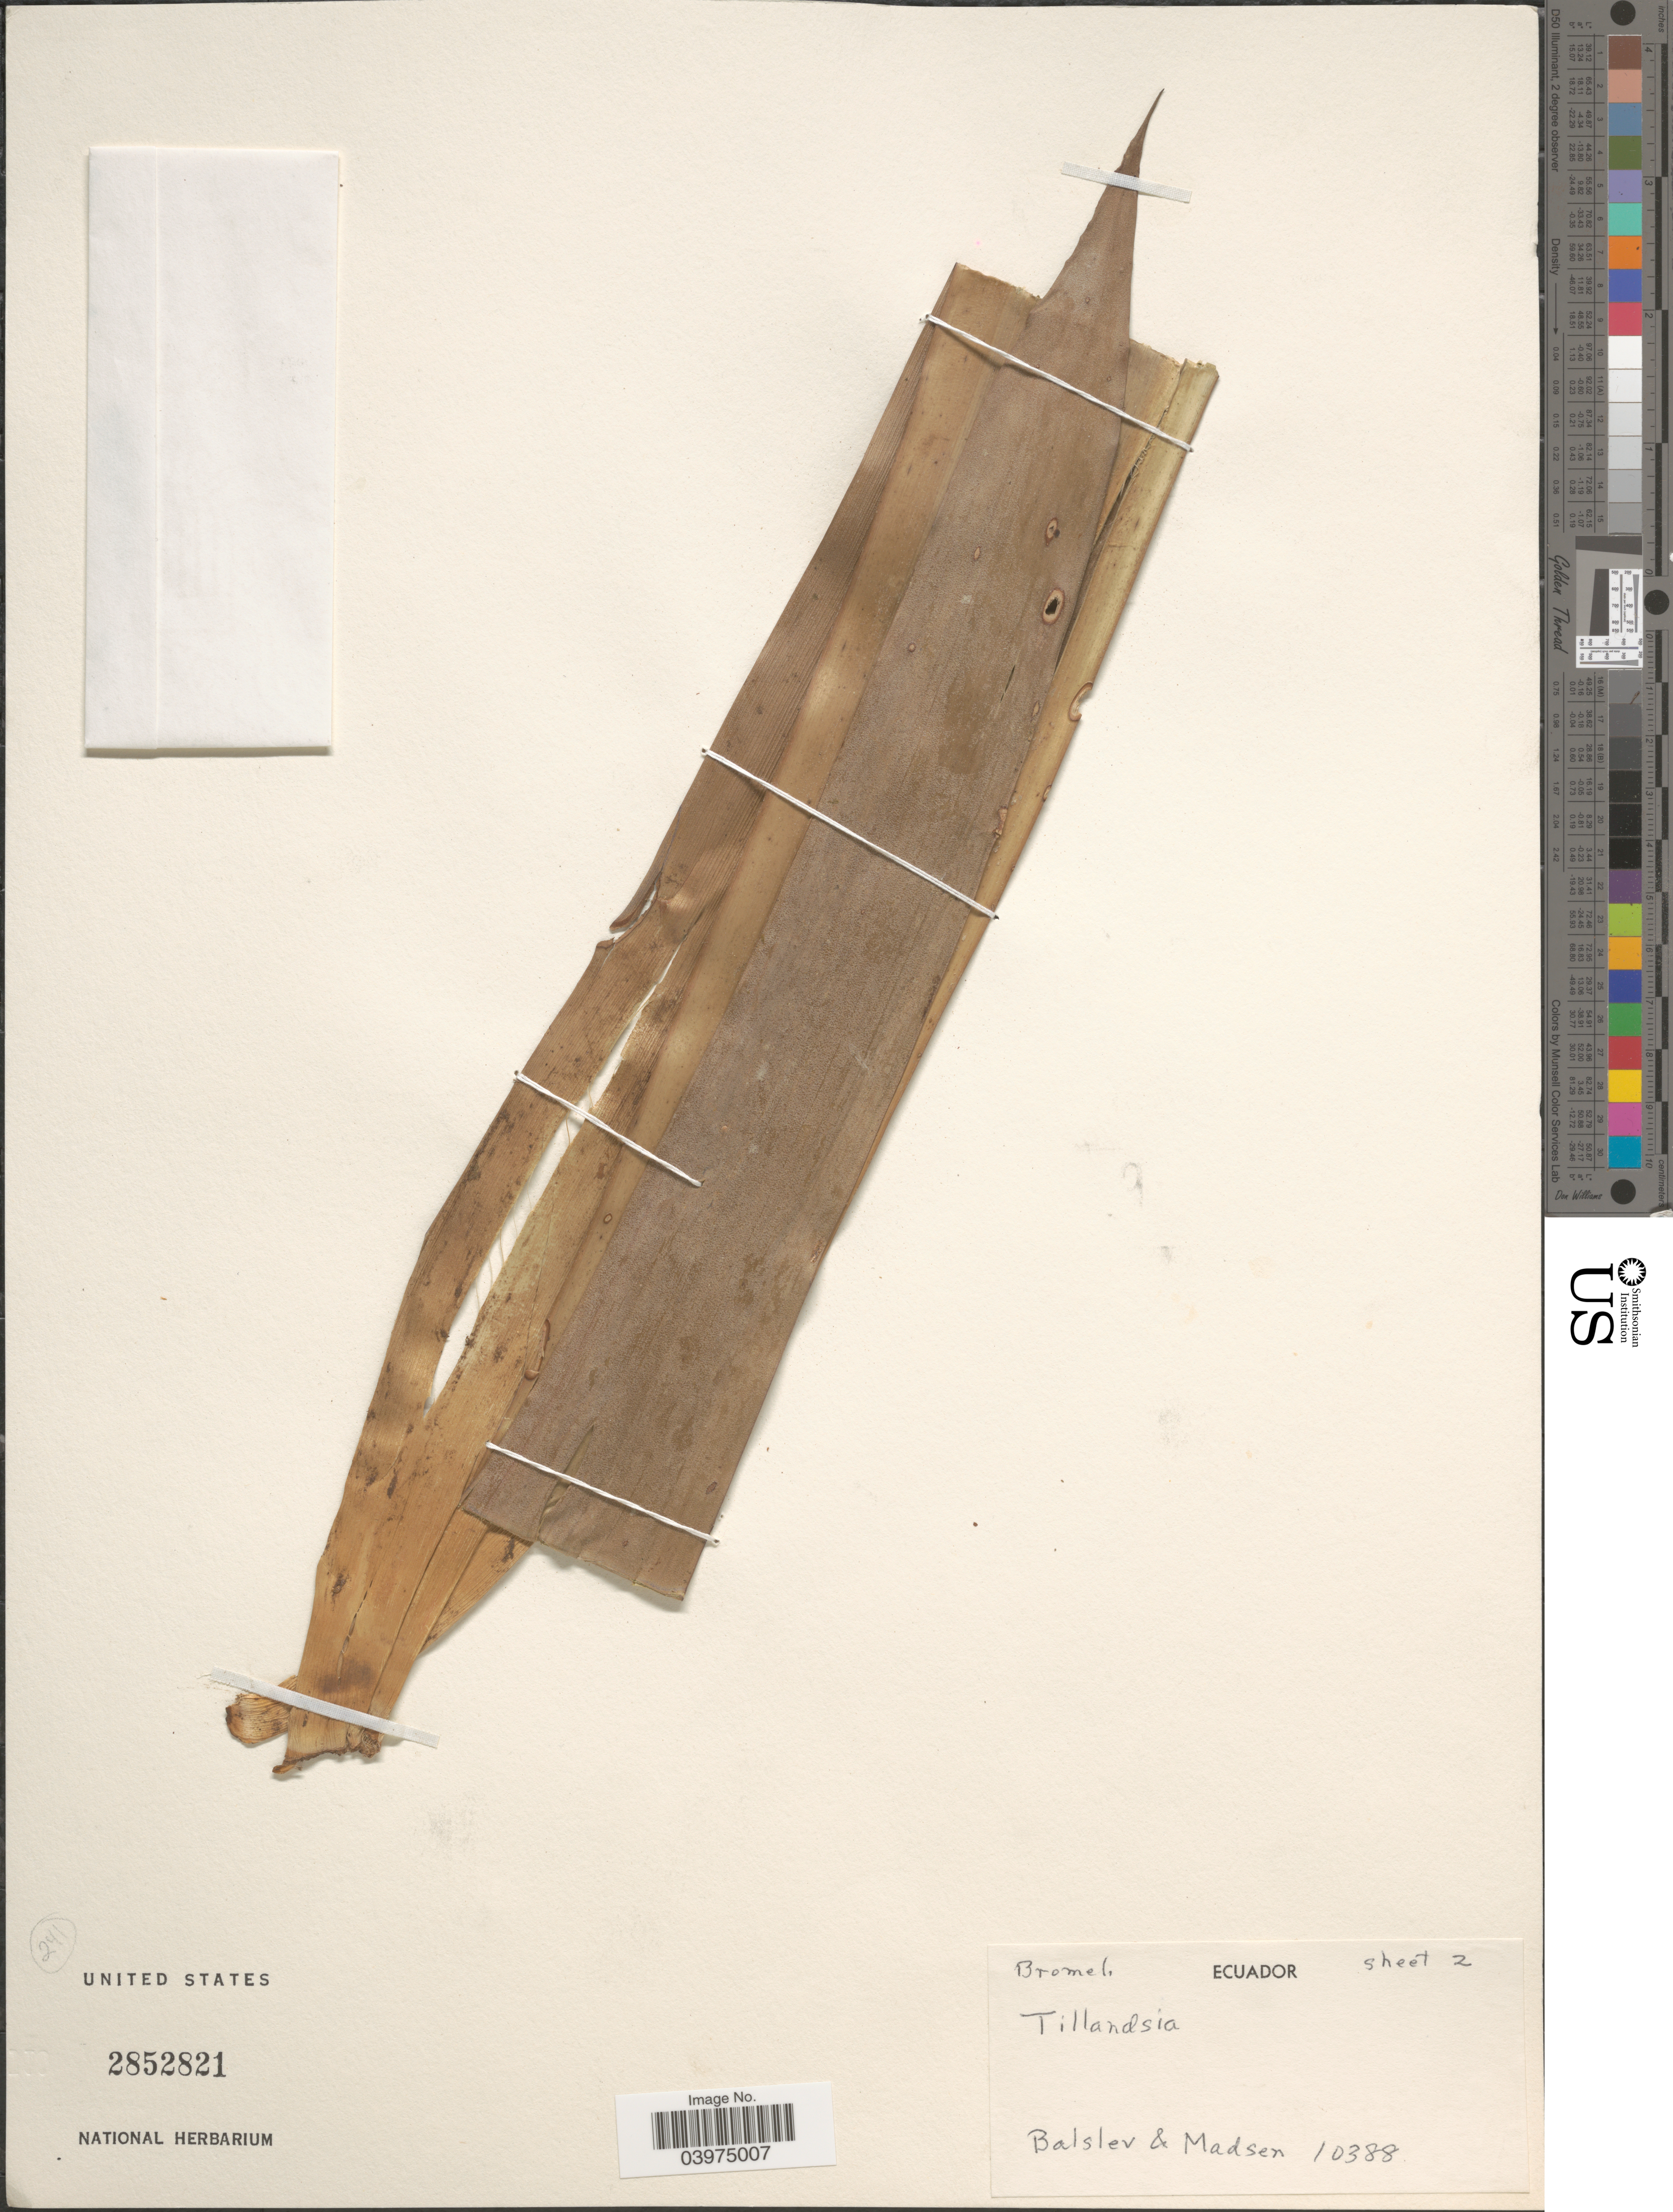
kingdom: Plantae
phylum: Tracheophyta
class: Liliopsida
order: Poales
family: Bromeliaceae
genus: Tillandsia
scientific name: Tillandsia sp.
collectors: Balslev & Madsen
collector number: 10388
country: Ecuador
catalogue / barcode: US 2852821